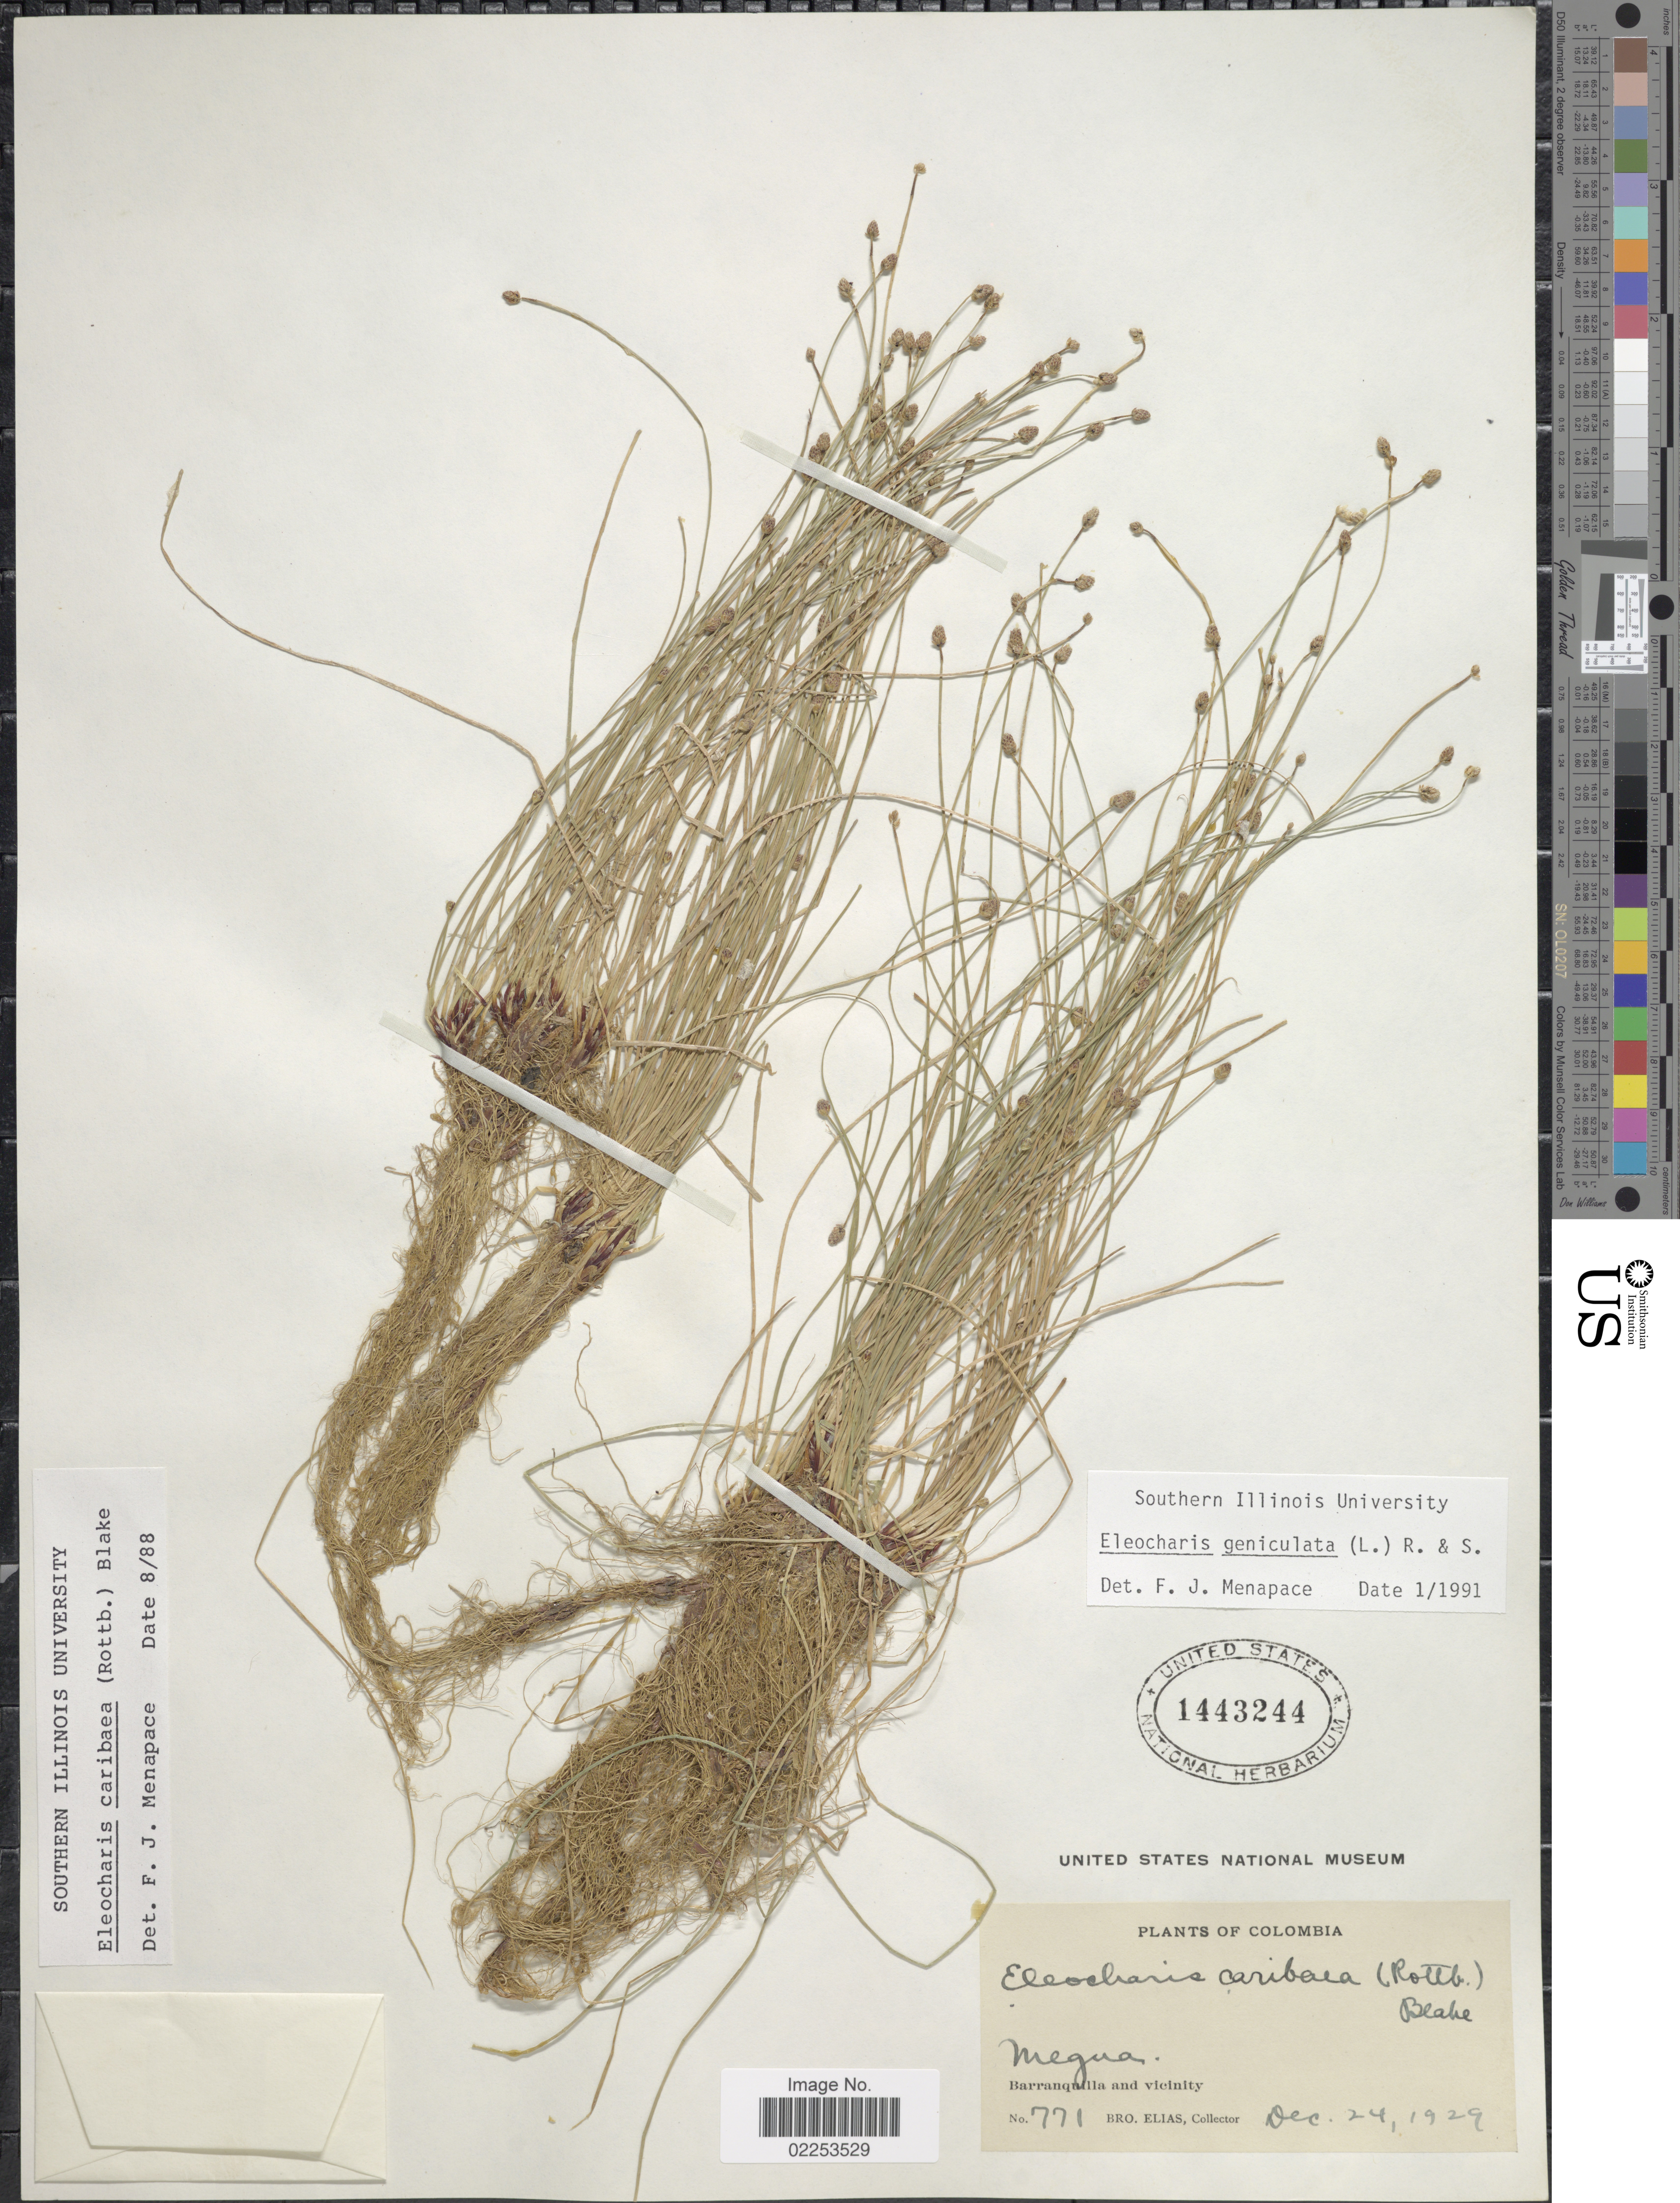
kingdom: Plantae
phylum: Tracheophyta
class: Liliopsida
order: Poales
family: Cyperaceae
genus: Eleocharis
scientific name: Eleocharis geniculata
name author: (L.) Roem. & Schult.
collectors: Bro. Elias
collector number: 771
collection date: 1929-12-24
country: Colombia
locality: Megua, Barranquilla and vicinity.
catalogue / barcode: US 1443244